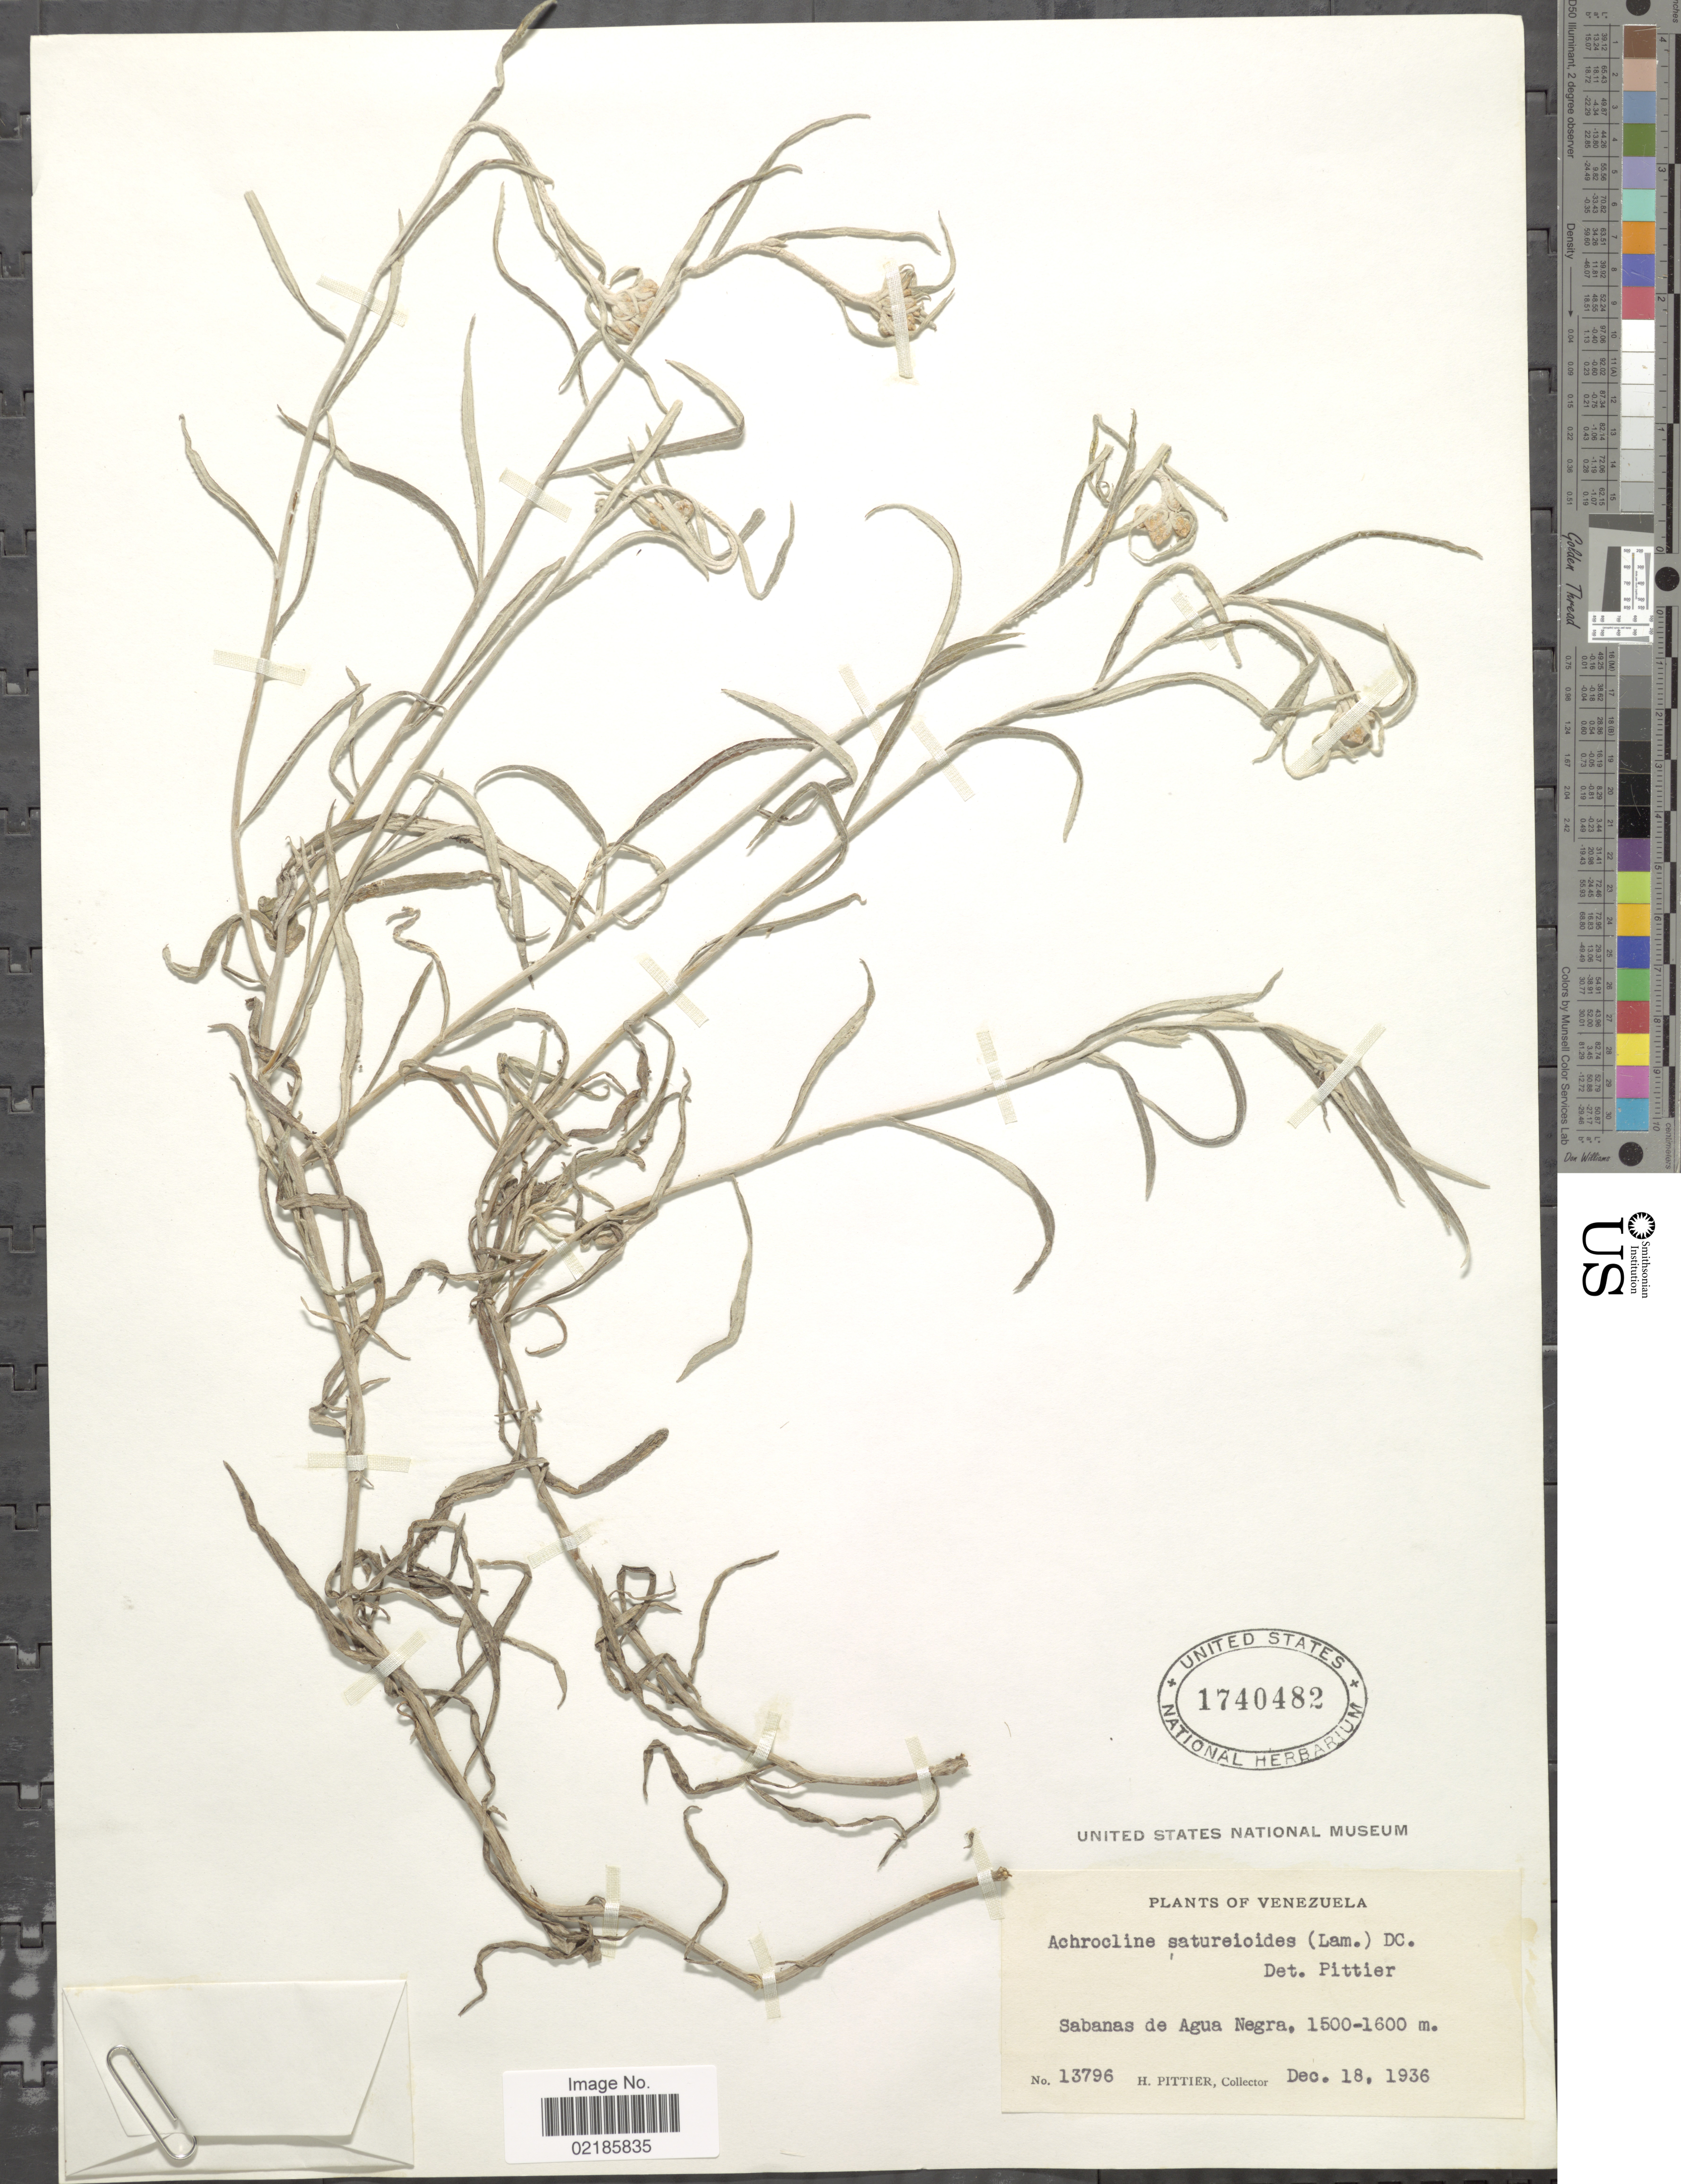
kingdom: Plantae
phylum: Tracheophyta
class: Magnoliopsida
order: Asterales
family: Asteraceae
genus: Achyrocline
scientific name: Achyrocline satureioides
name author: (Lam.) DC.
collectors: H. F. Pittier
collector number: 13796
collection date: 1936-12-18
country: Venezuela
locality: Sabanas de Agua Negra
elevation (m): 1500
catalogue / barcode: US 1740482